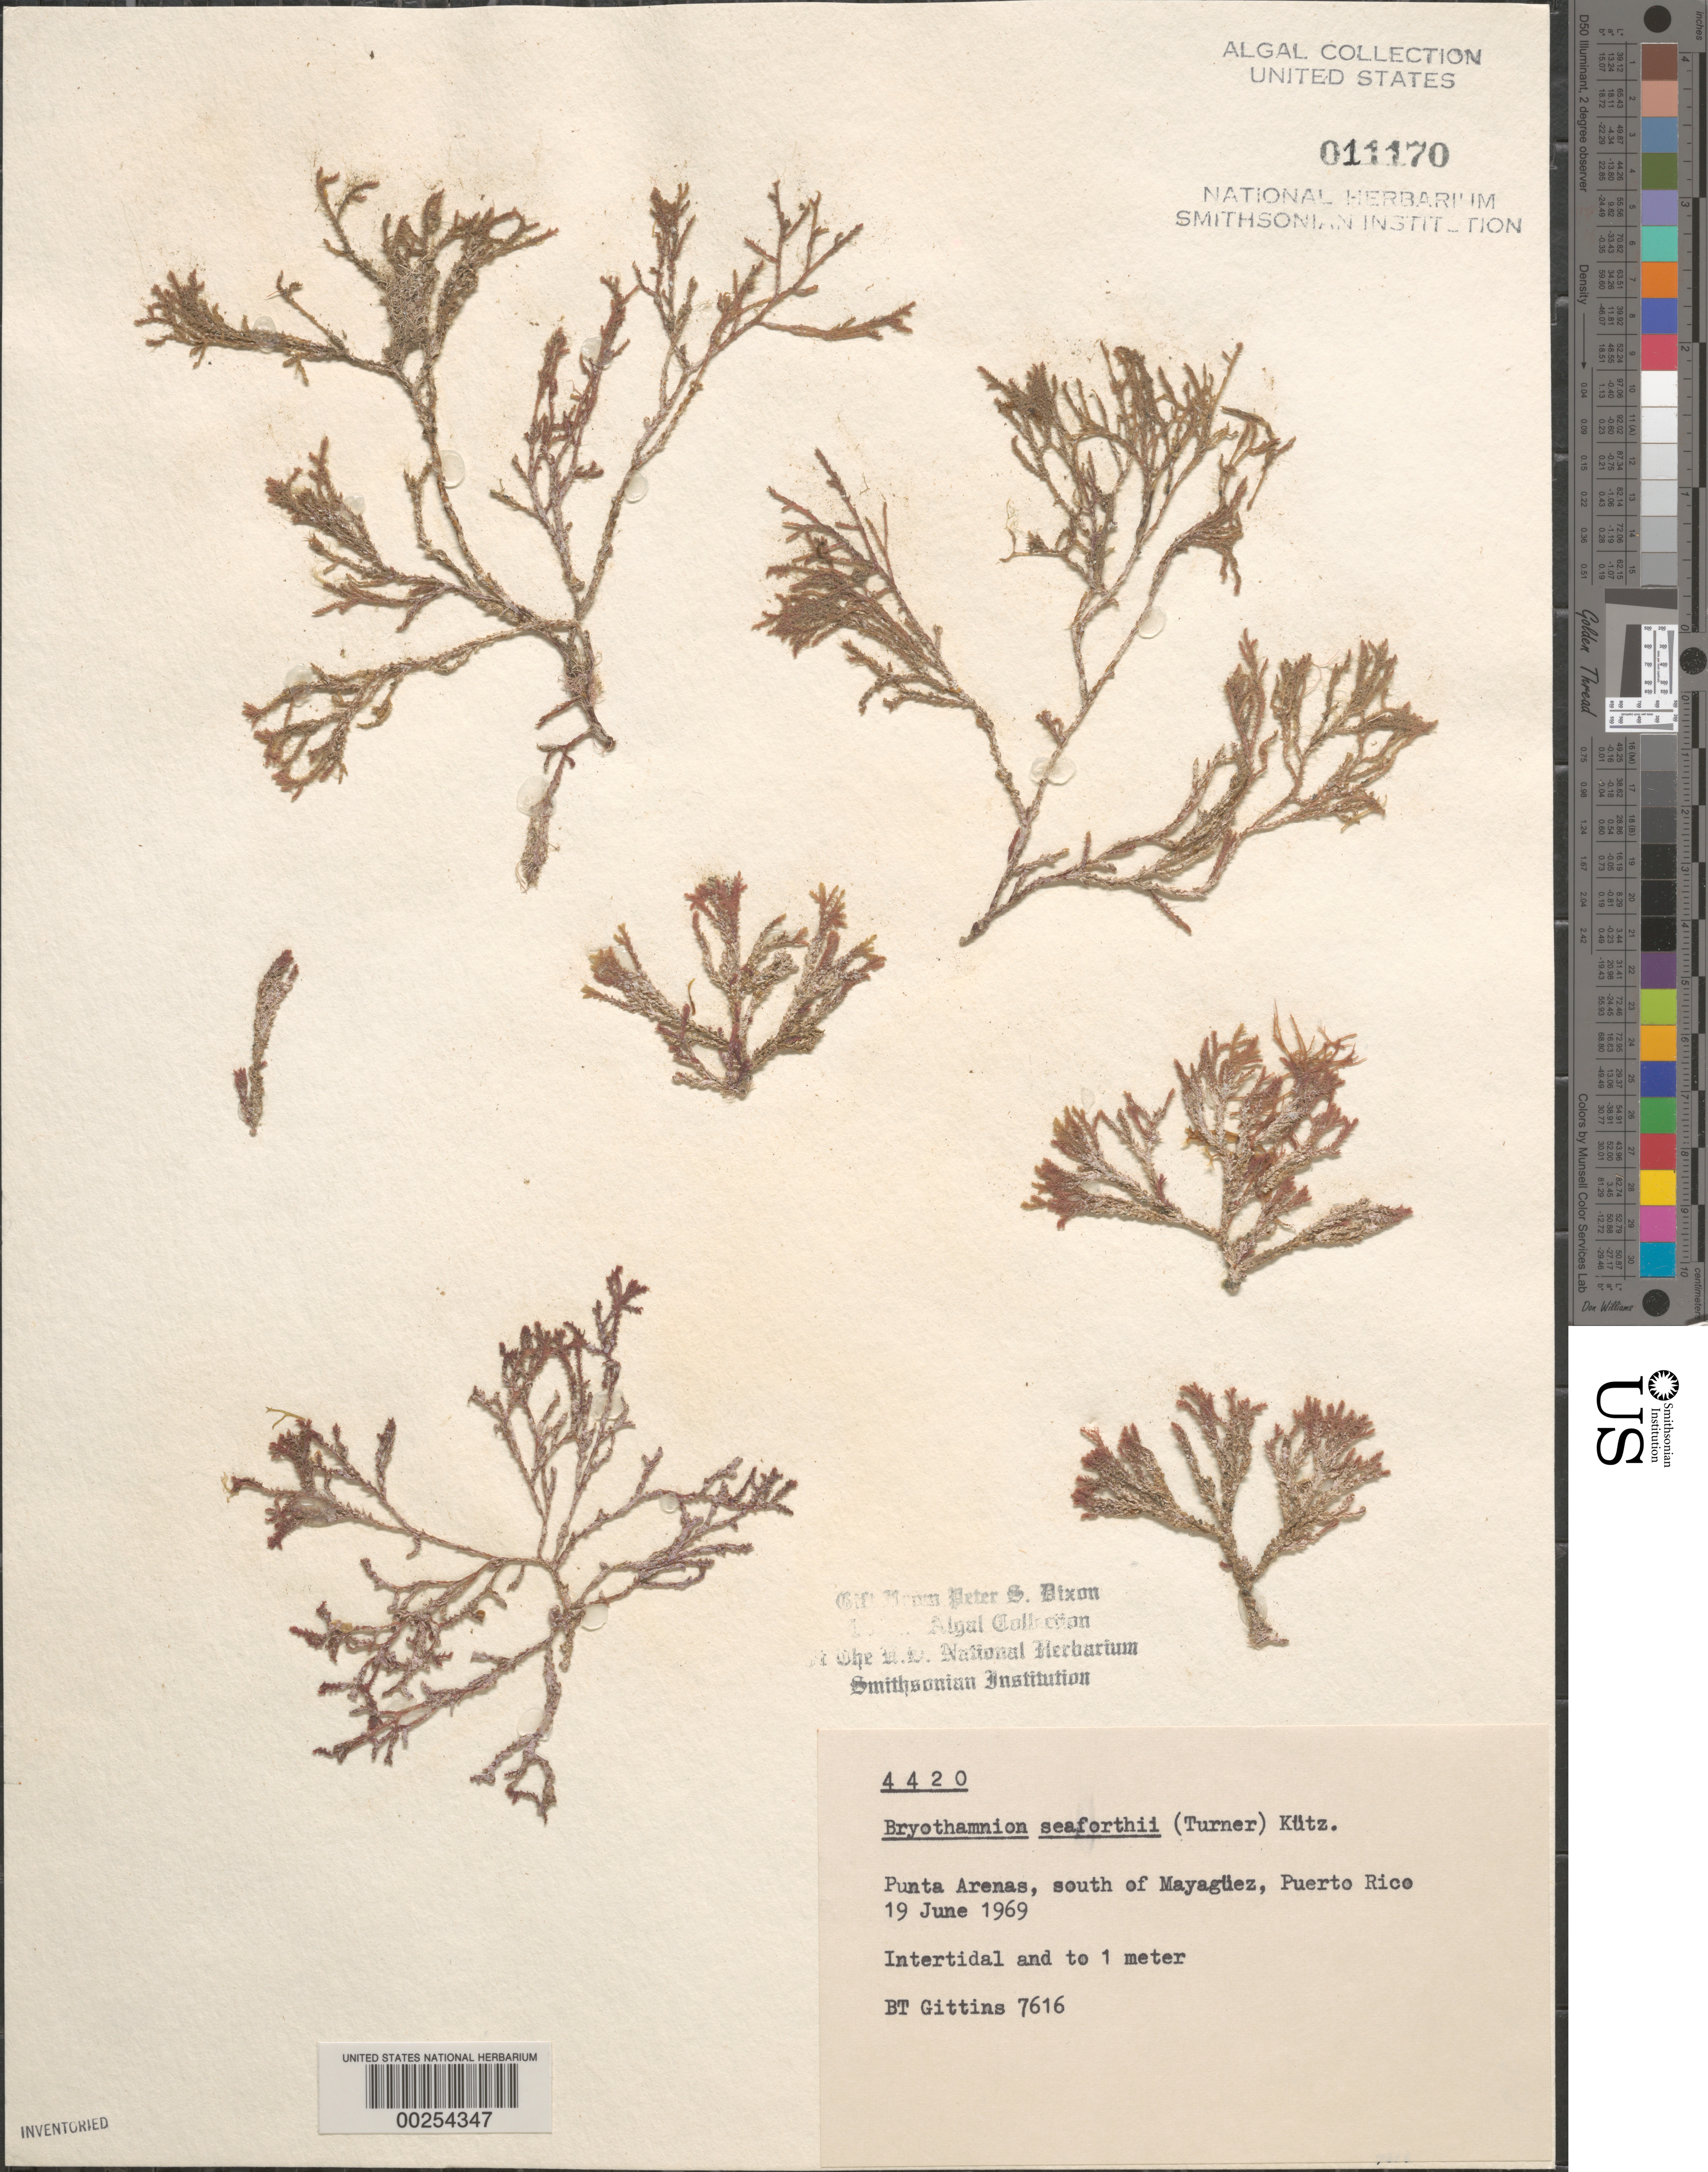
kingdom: Plantae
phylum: Rhodophyta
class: Florideophyceae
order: Ceramiales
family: Rhodomelaceae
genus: Bryothamnion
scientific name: Bryothamnion seaforthii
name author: (Turner) Kütz.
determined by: Dixon, P. S.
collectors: B. Gittins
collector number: BTG 7616 & PSD 4420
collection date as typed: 19 Jun 1969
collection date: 1969-06-19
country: Puerto Rico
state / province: Mayaguez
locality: Punta arenas, south of mayaguez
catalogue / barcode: US 11170